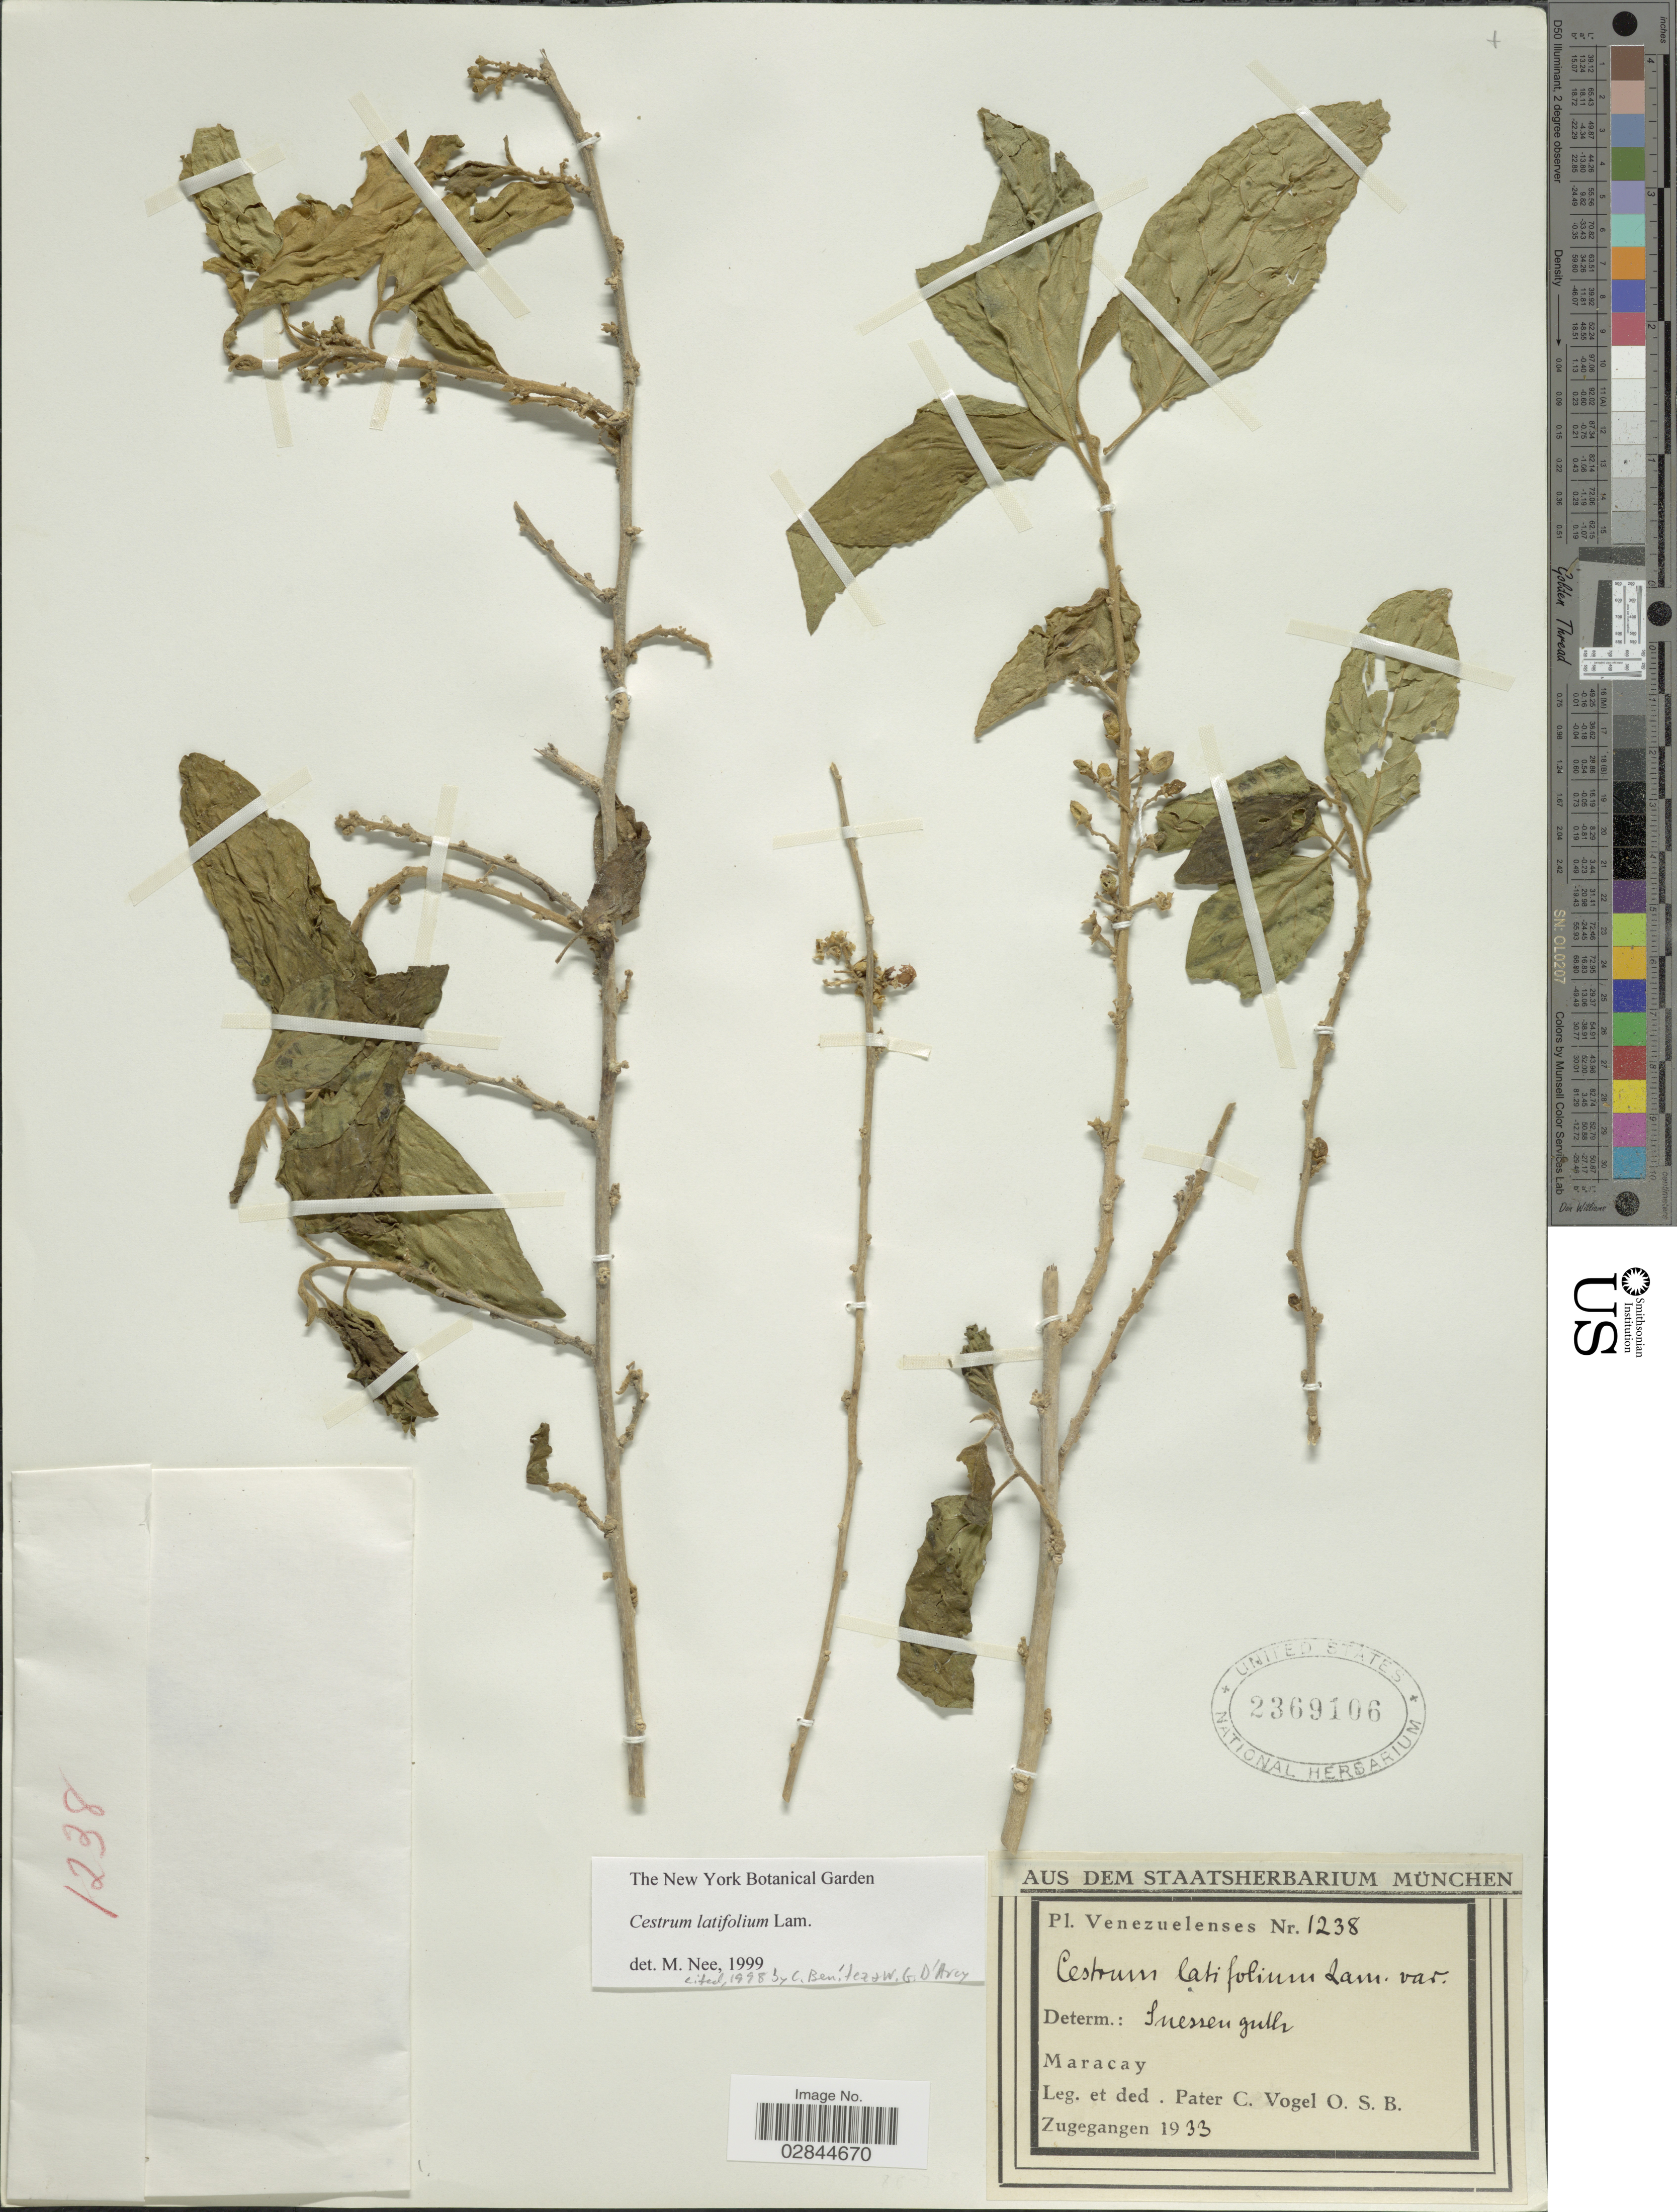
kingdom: Plantae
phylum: Tracheophyta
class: Magnoliopsida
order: Solanales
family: Solanaceae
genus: Cestrum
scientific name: Cestrum latifolium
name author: Lam.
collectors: C. Vogl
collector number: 1238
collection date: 1933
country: Venezuela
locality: Maracay.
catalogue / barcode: US 2369106